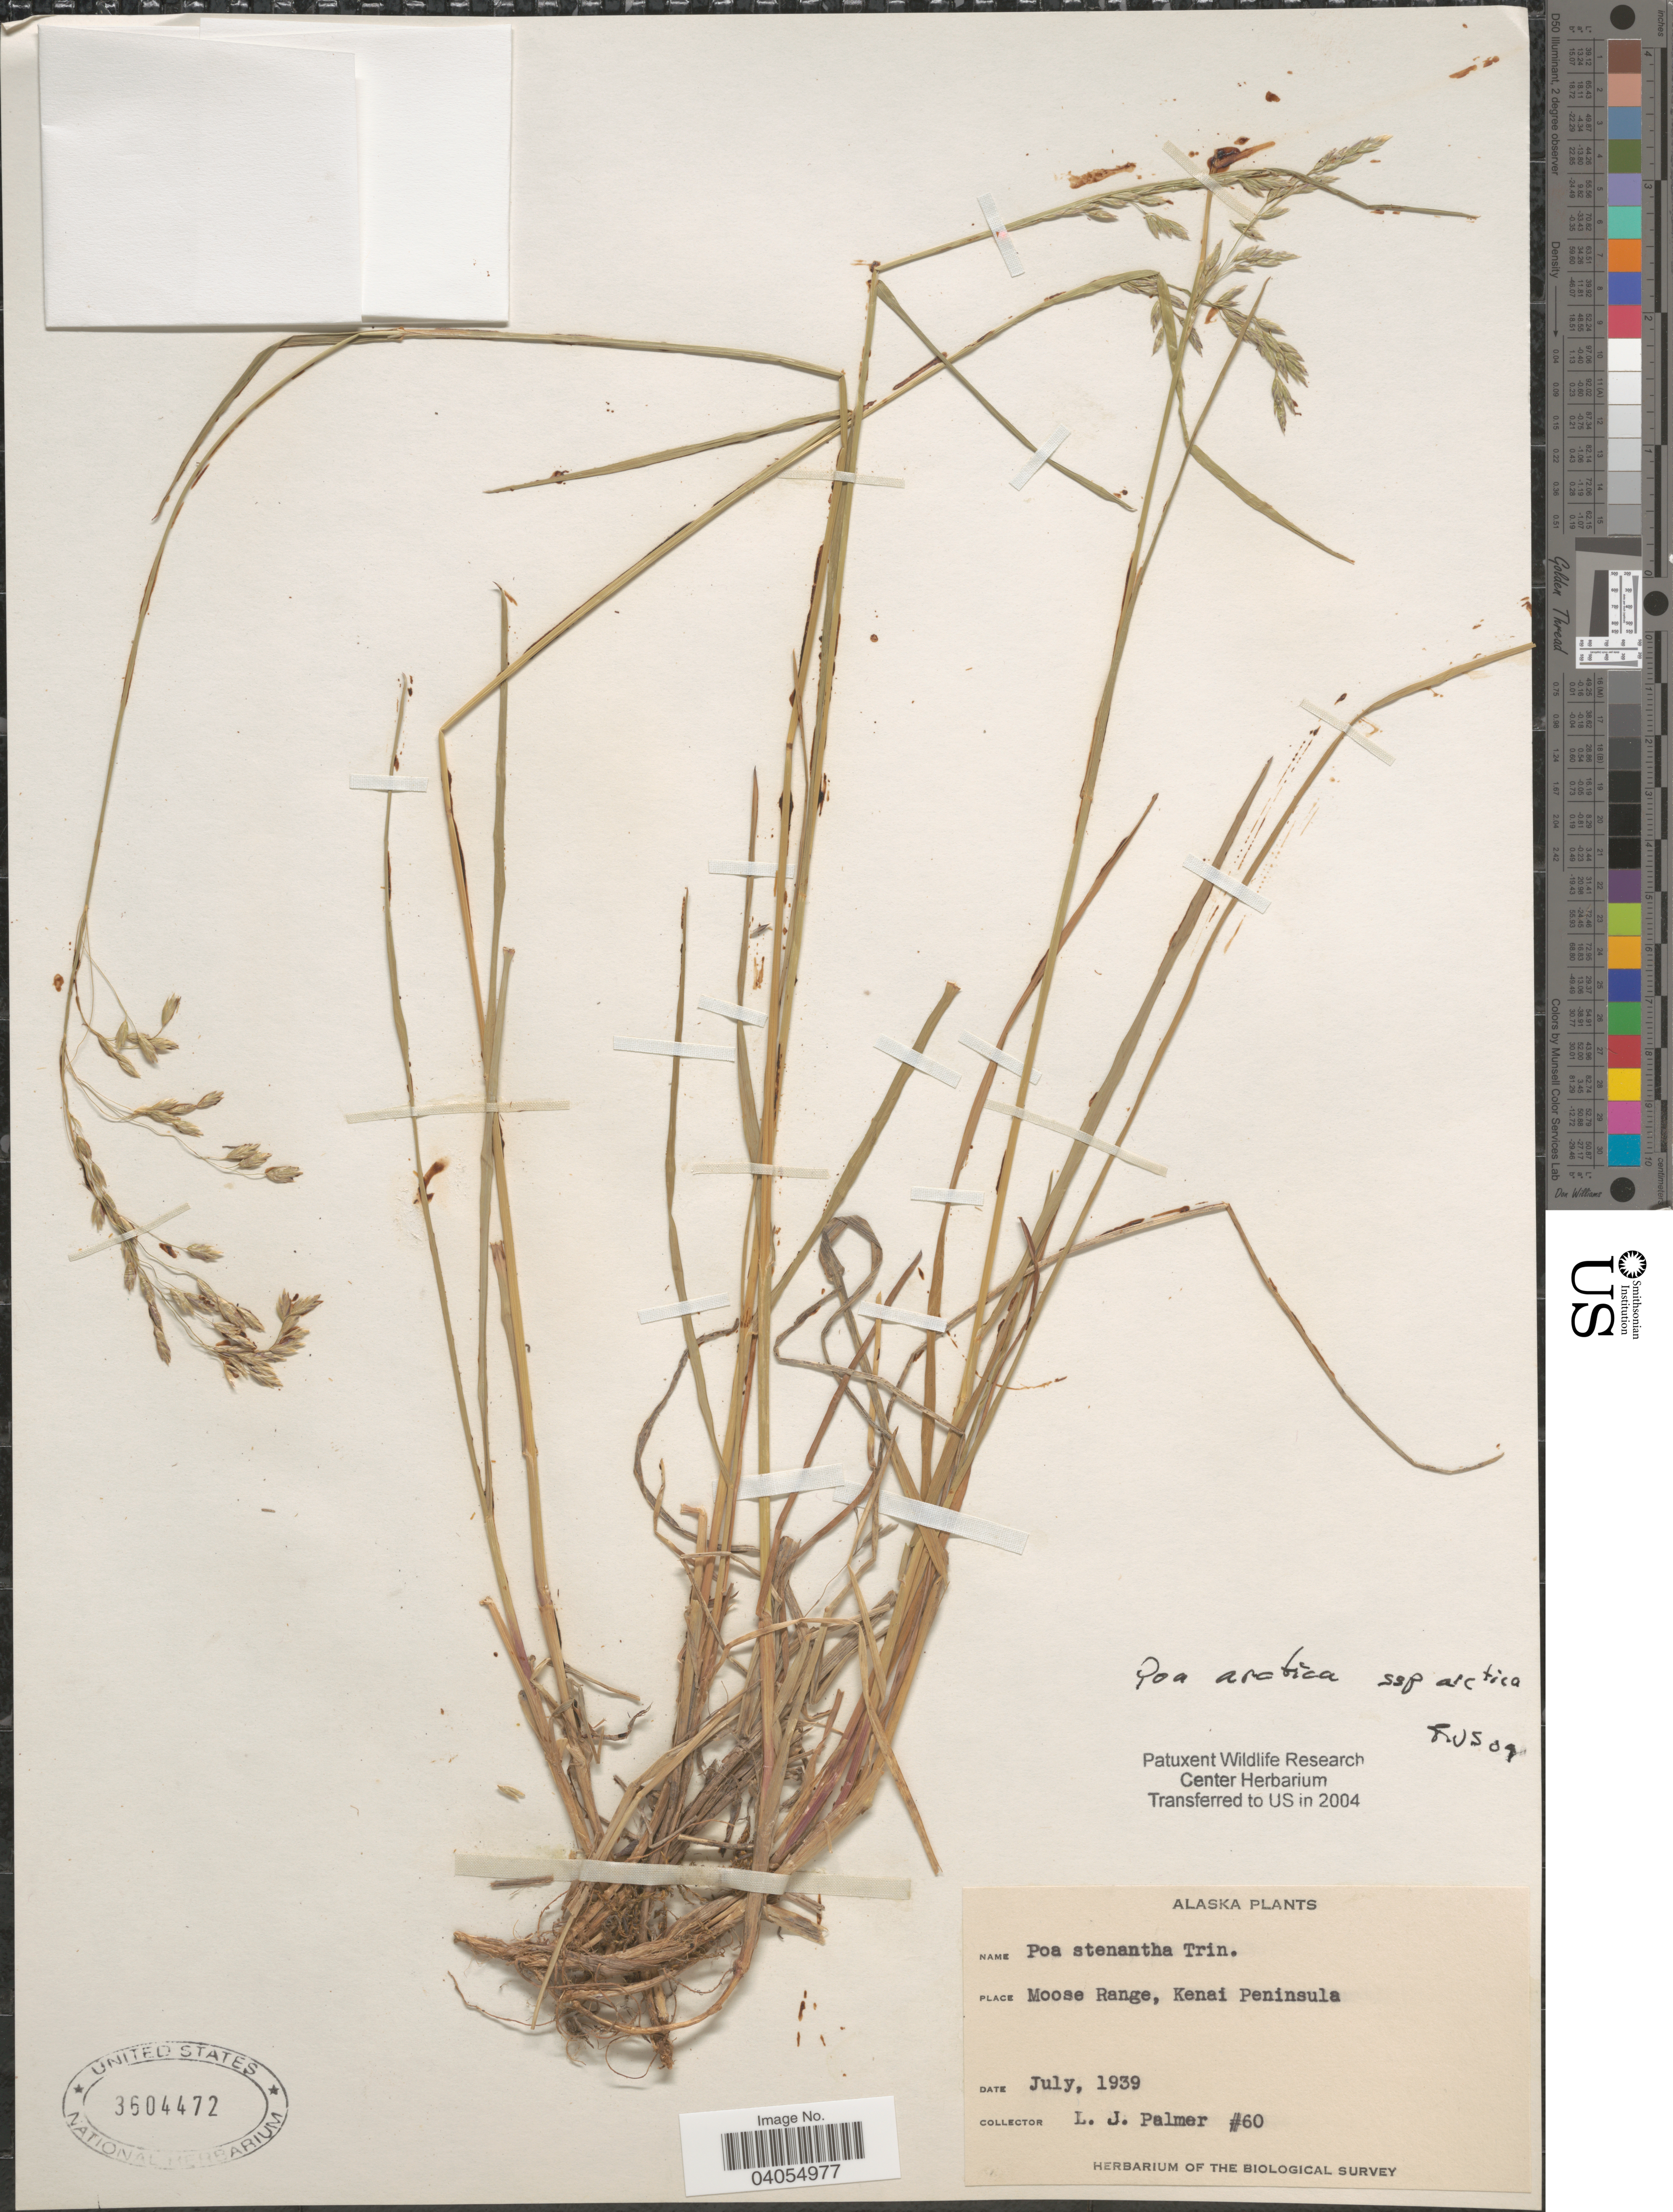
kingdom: Plantae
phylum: Tracheophyta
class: Liliopsida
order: Poales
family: Poaceae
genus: Poa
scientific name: Poa arctica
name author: R. Br.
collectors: L. J. Palmer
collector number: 60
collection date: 1939-07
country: United States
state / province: Alaska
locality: Moose range, Kenai Peninsula.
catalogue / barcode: US 3604472